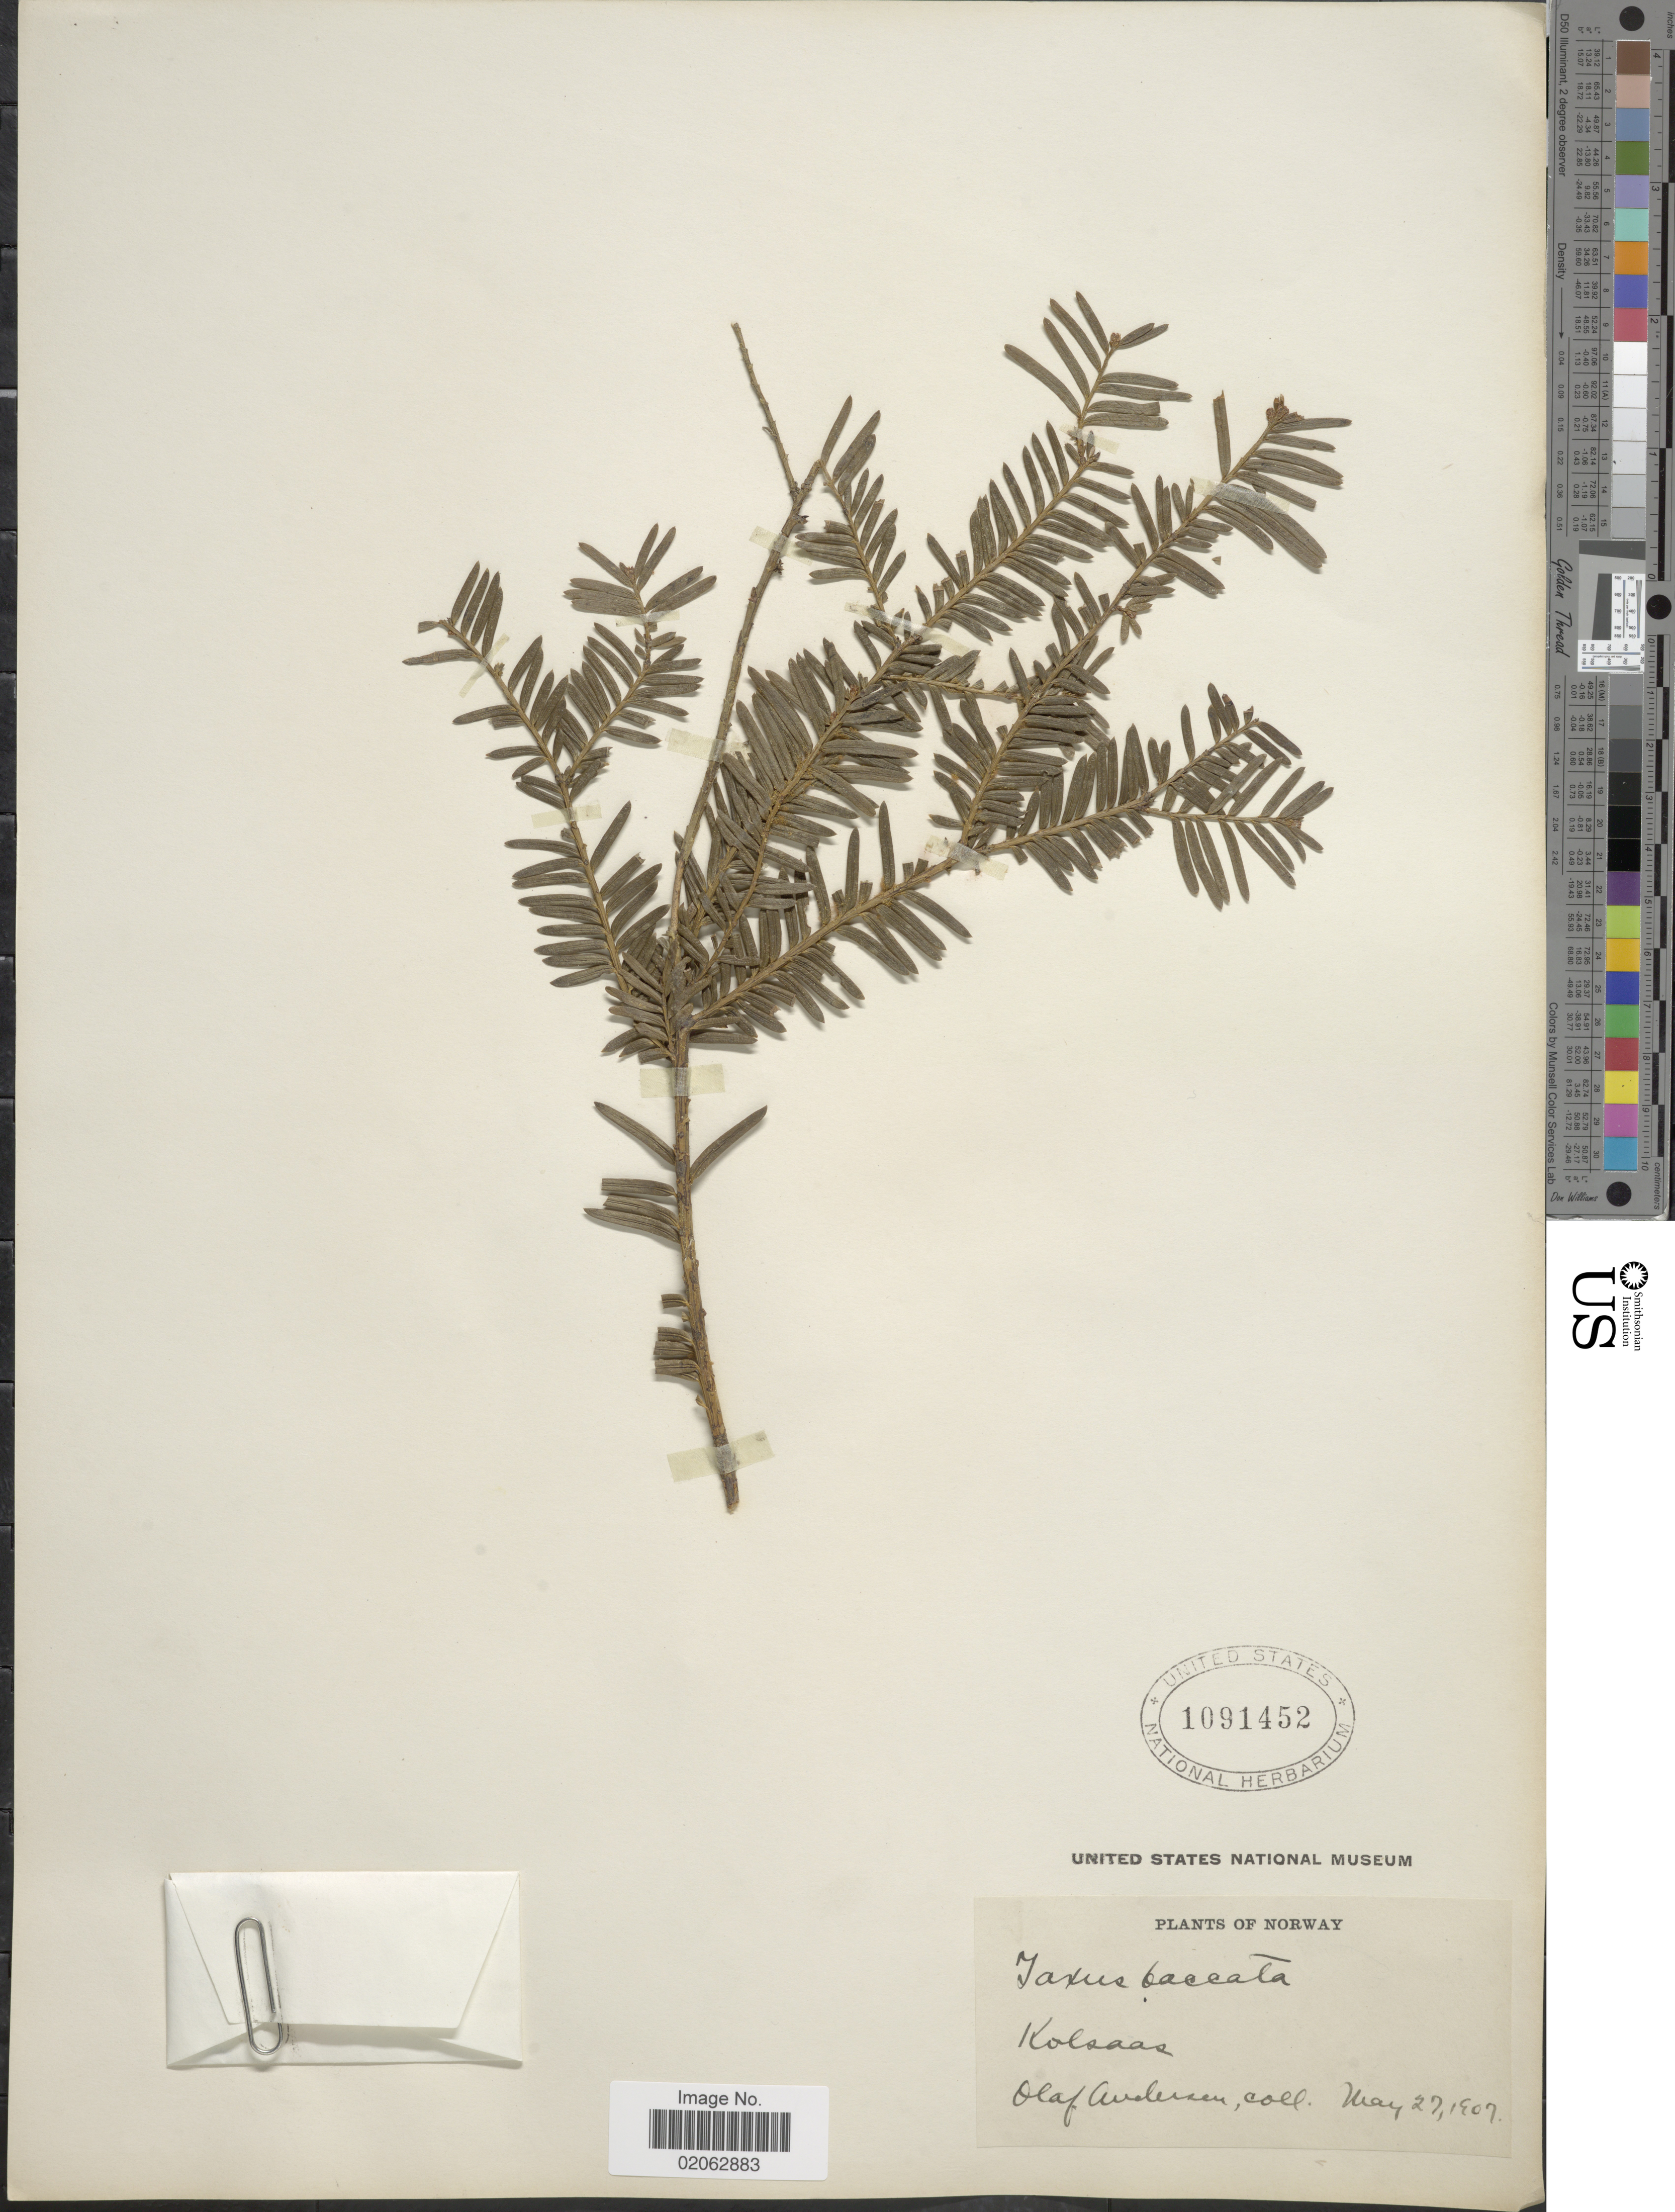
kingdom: Plantae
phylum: Tracheophyta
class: Pinopsida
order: Pinales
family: Taxaceae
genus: Taxus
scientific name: Taxus baccata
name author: L.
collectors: O. Anderson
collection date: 1907-05-27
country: Norway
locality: Kolsaas.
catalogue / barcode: US 1091452